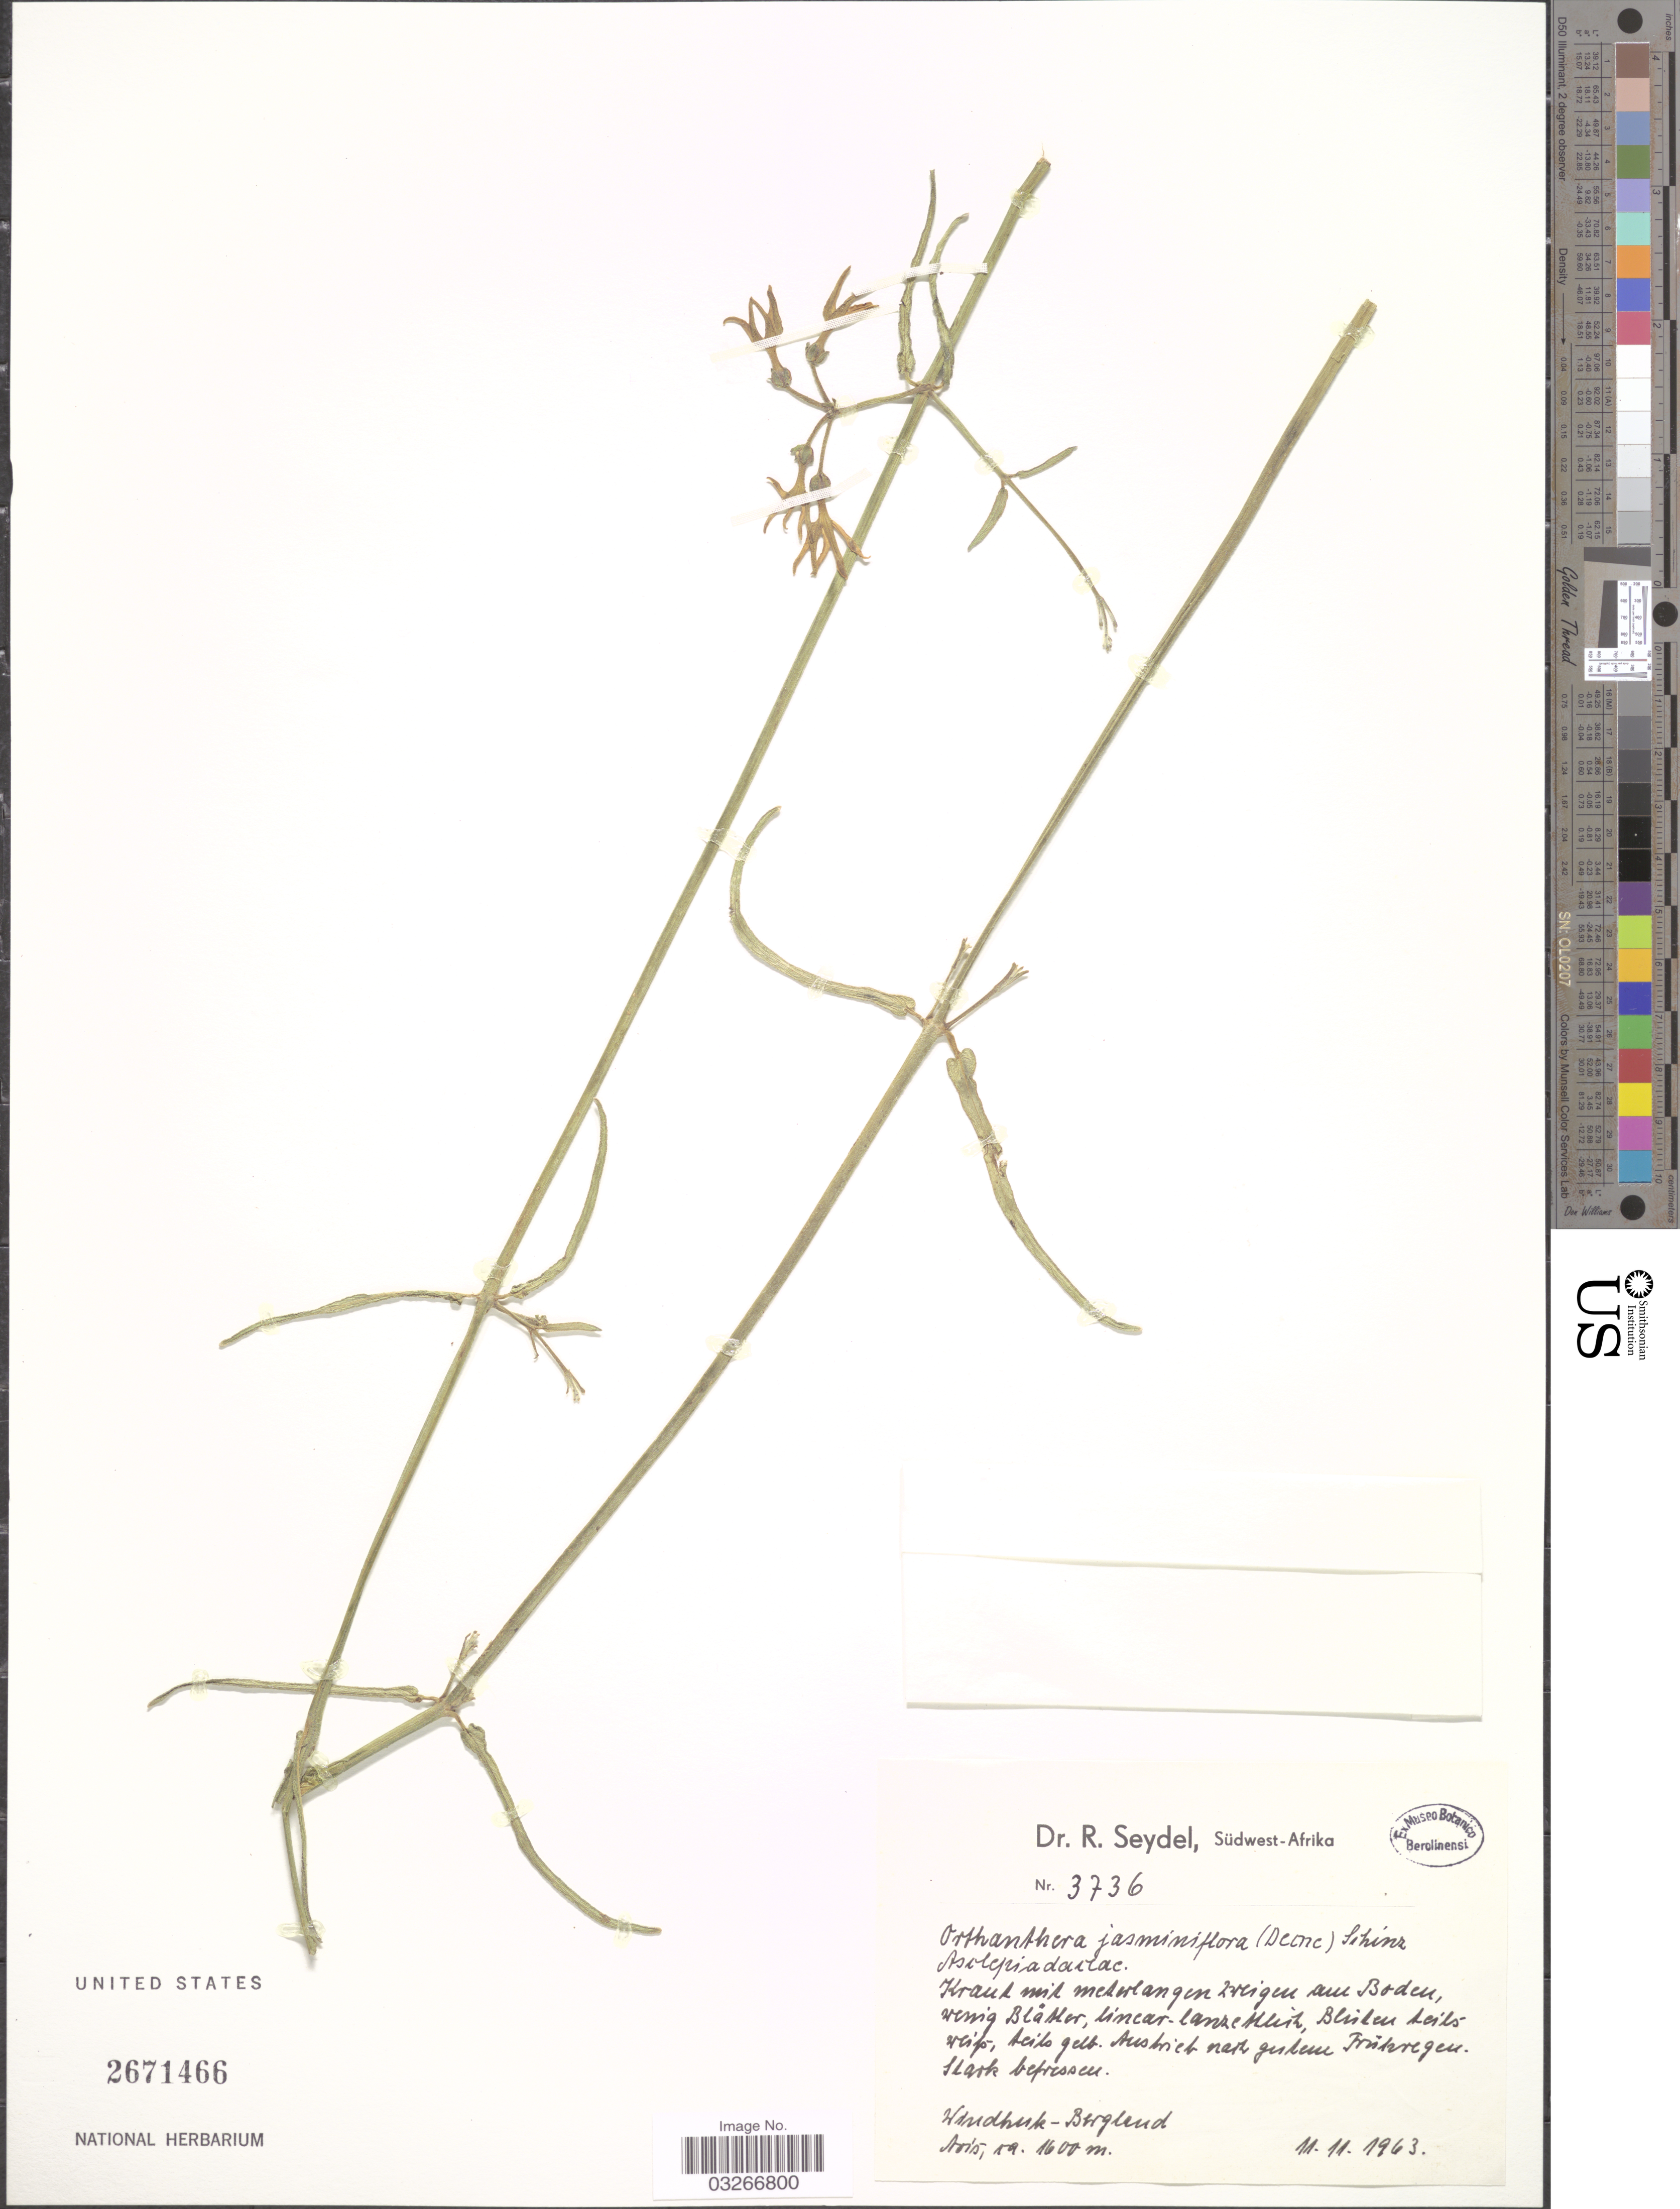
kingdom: Plantae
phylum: Tracheophyta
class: Magnoliopsida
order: Gentianales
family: Apocynaceae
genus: Orthanthera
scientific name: Orthanthera jasminiflora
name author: (Decne.) N.E. Br. ex Schinz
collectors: R. Seydel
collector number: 3736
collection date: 1963-11-11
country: Namibia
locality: Südwest-Afrika, Windhuk-Bergland, Avis.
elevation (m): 1600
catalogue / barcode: US 2671466